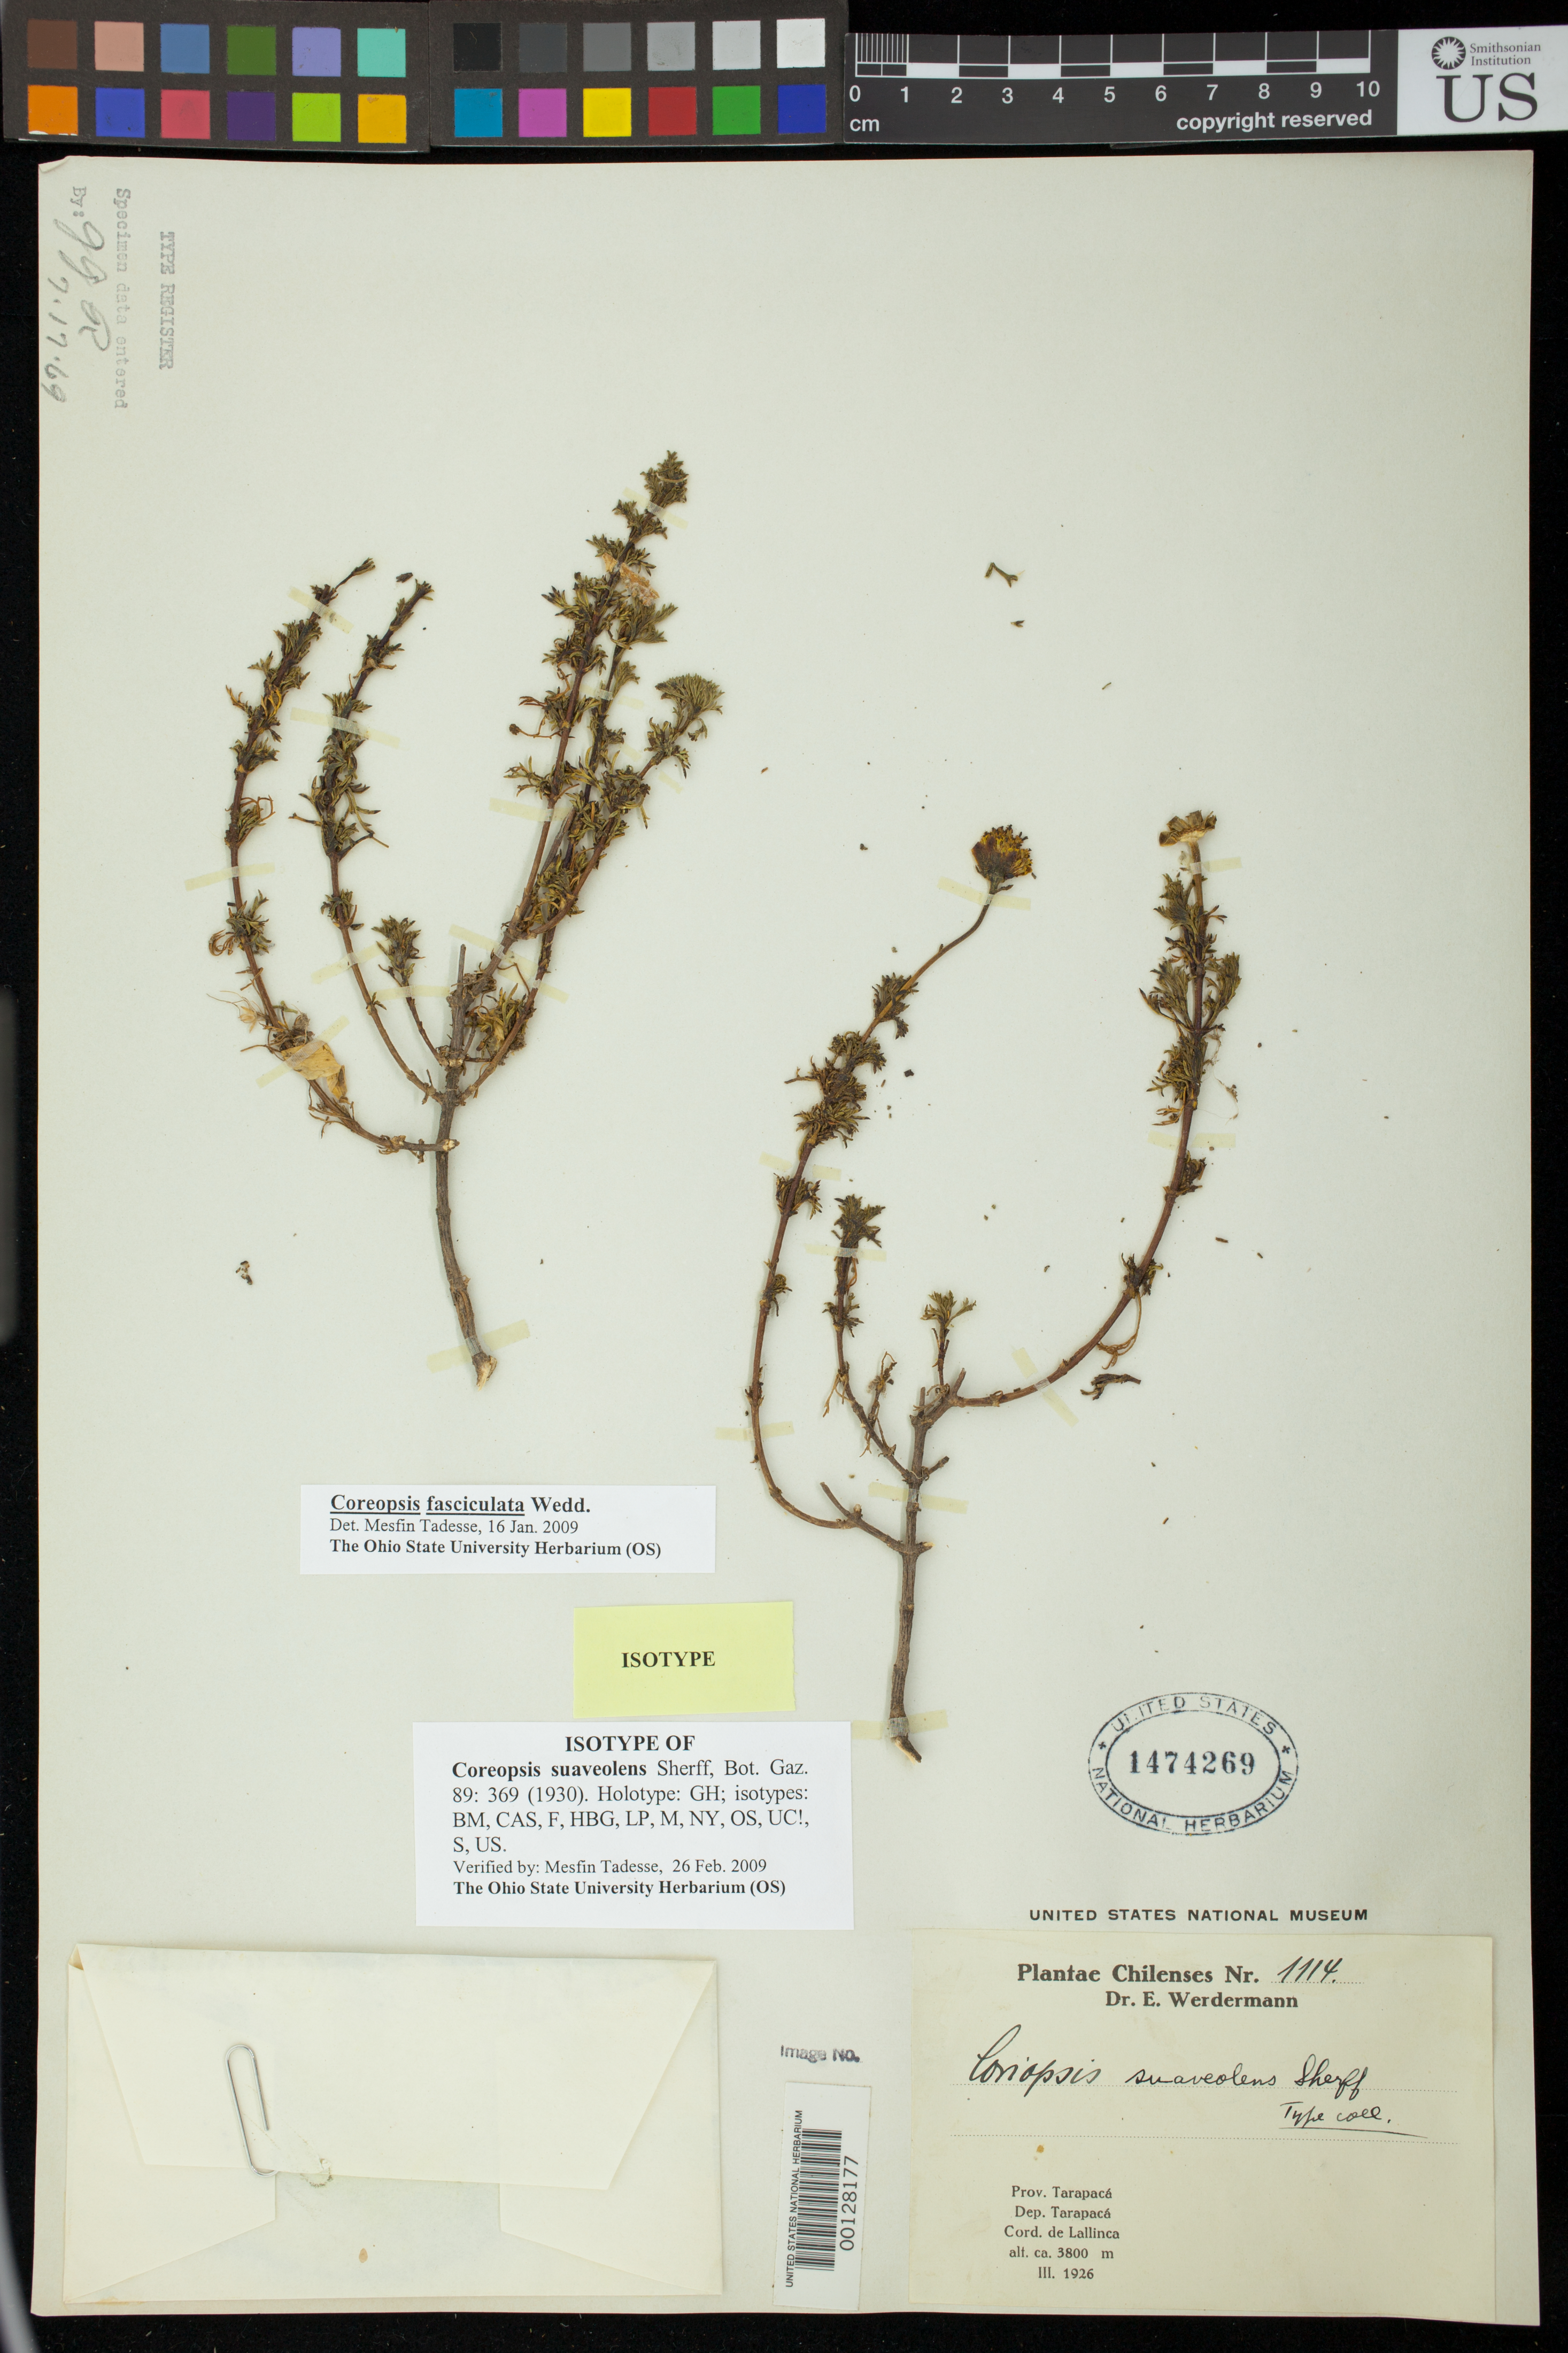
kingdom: Plantae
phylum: Tracheophyta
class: Magnoliopsida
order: Asterales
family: Asteraceae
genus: Coreopsis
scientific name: Coreopsis suaveolens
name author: Sherff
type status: Isotype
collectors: E. Werdermann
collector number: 1114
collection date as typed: Mar 1926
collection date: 1926-03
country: Chile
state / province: Tarapacá (I)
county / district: Tarapacá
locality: Cordillera de Lallinca.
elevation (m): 3800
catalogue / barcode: US 1474269